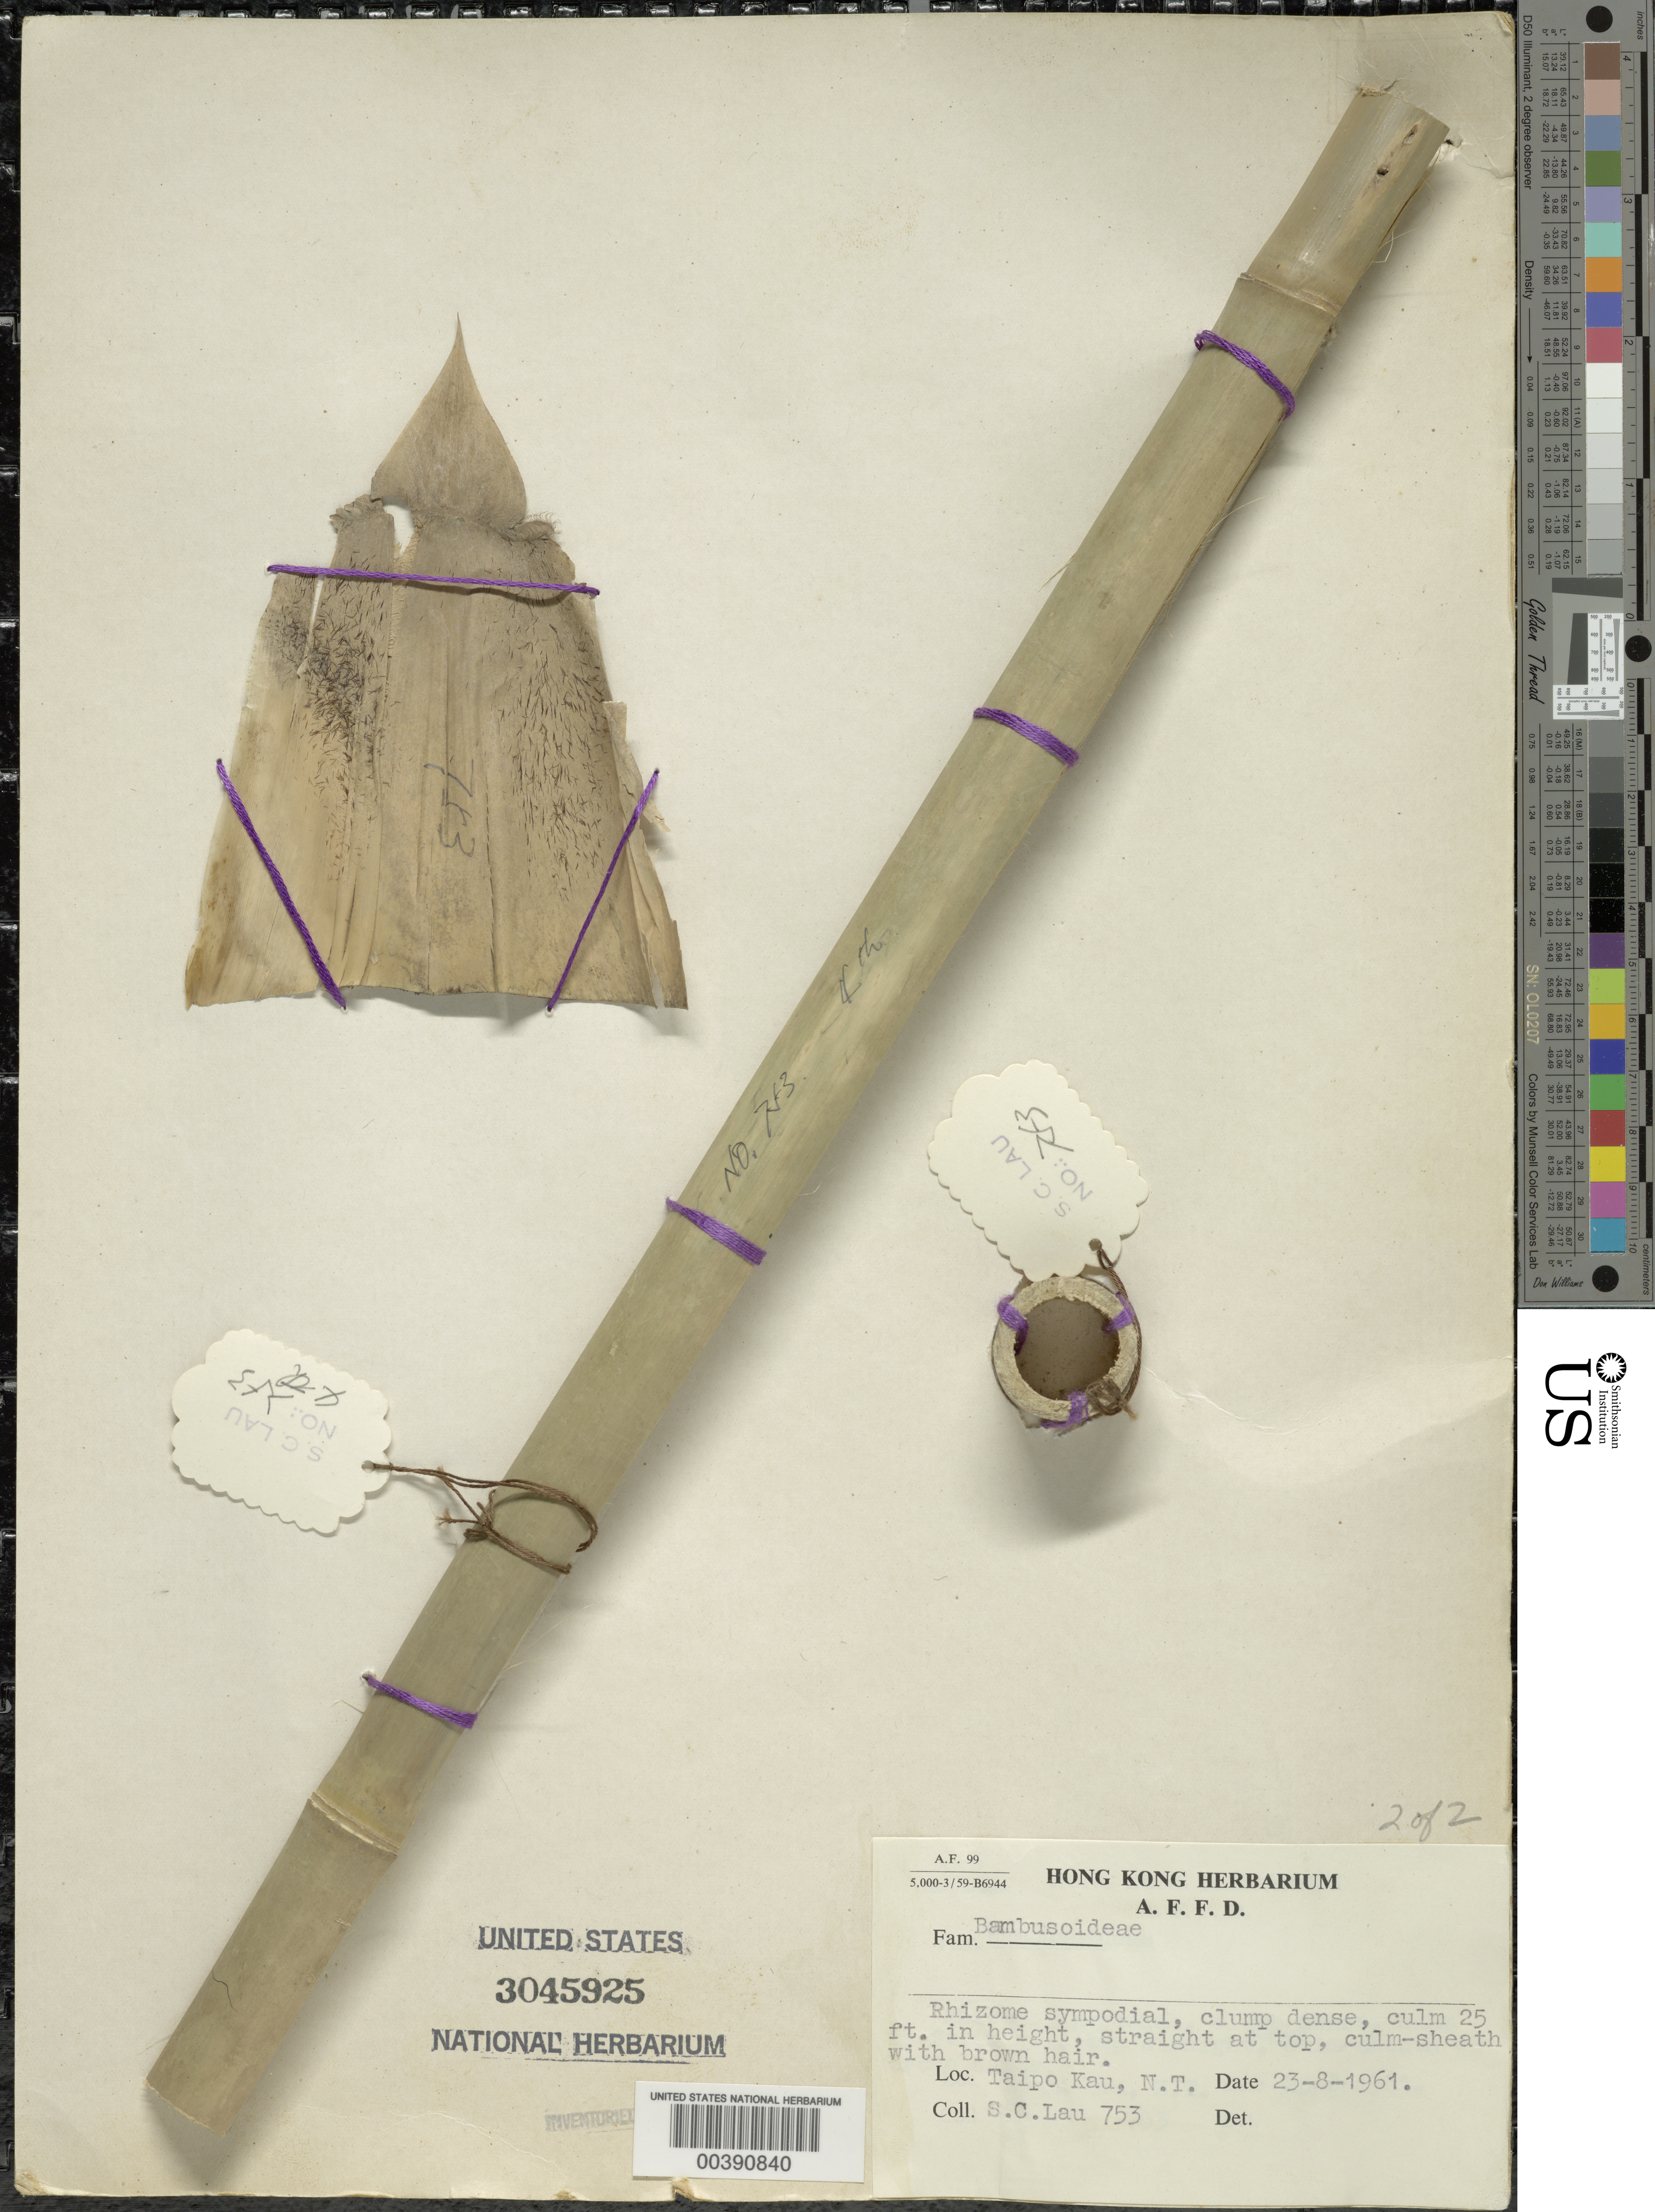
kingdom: Plantae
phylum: Tracheophyta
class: Liliopsida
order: Poales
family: Poaceae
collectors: S. C. Lau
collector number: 753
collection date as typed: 23 Aug 1961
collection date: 1961-08-23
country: China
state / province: Hong Kong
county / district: New Territories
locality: Taipo kau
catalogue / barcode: US 3045925